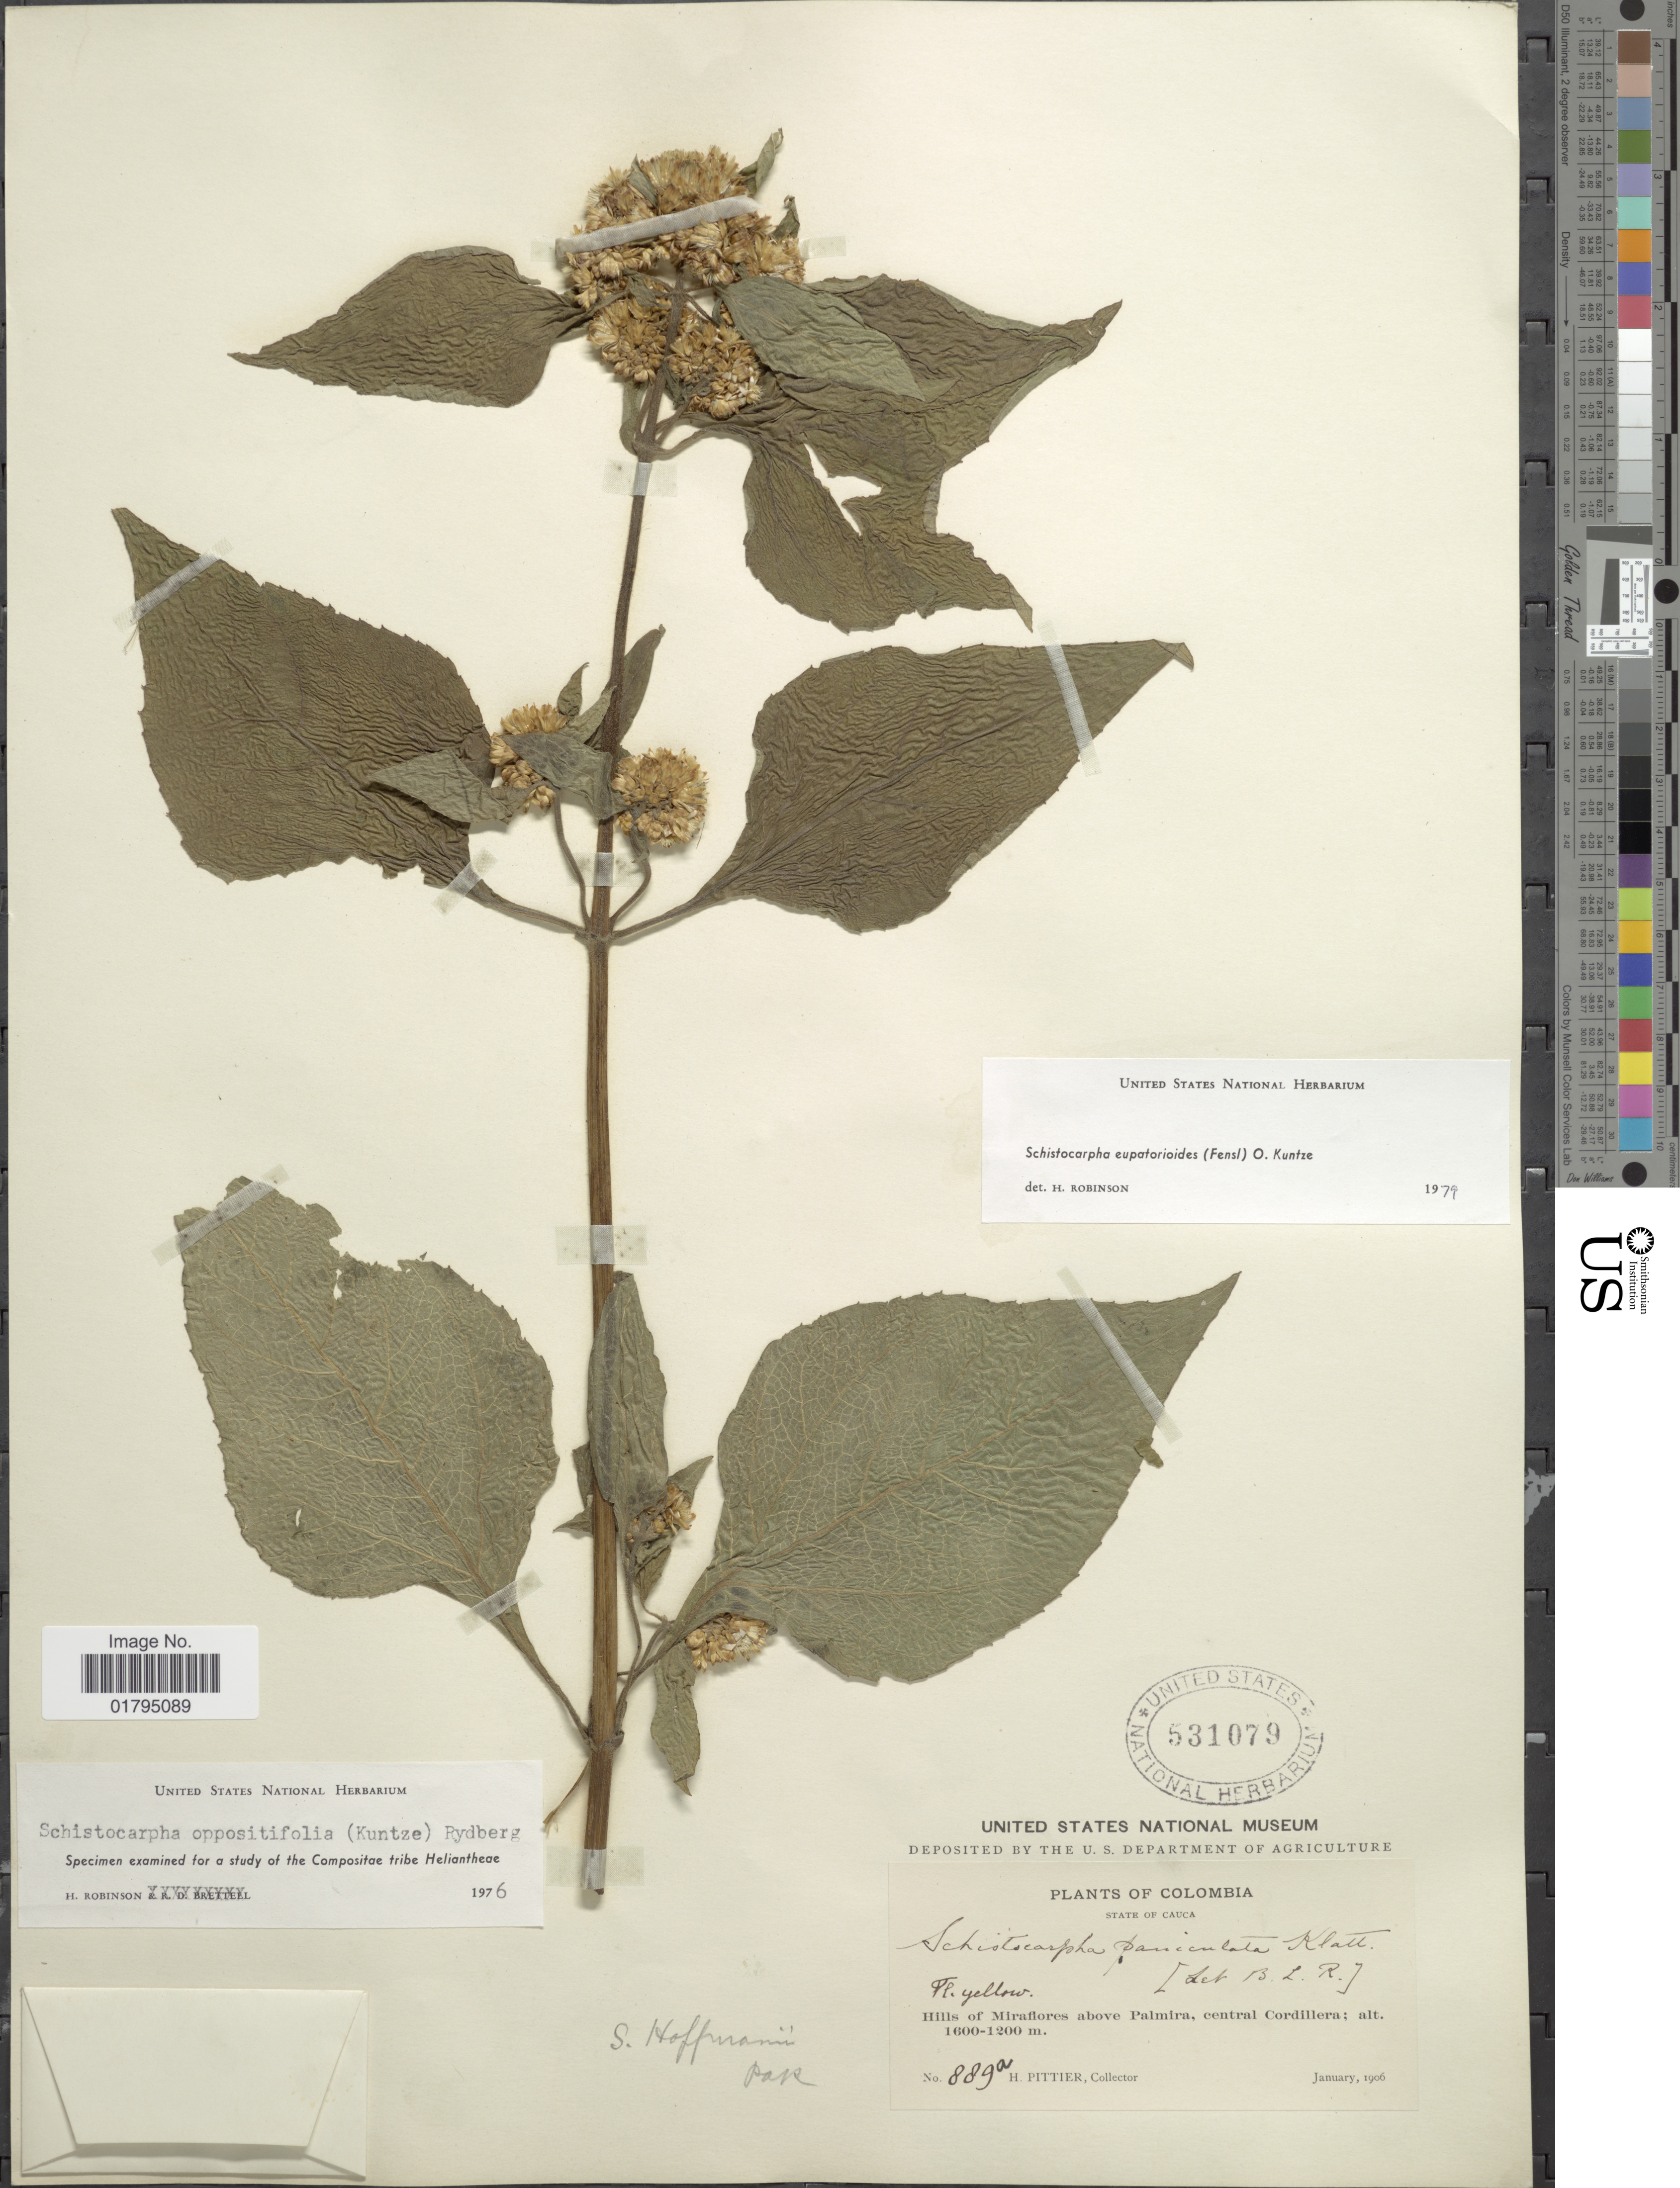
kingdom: Plantae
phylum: Tracheophyta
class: Magnoliopsida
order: Asterales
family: Asteraceae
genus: Schistocarpha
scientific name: Schistocarpha eupatorioides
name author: (Fenzl) Kuntze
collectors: H. F. Pittier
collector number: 889a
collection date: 1906-01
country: Colombia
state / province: Cauca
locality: State of Cauca. Hills of Miraflores above Palmira, central Cordillera.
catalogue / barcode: US 531079